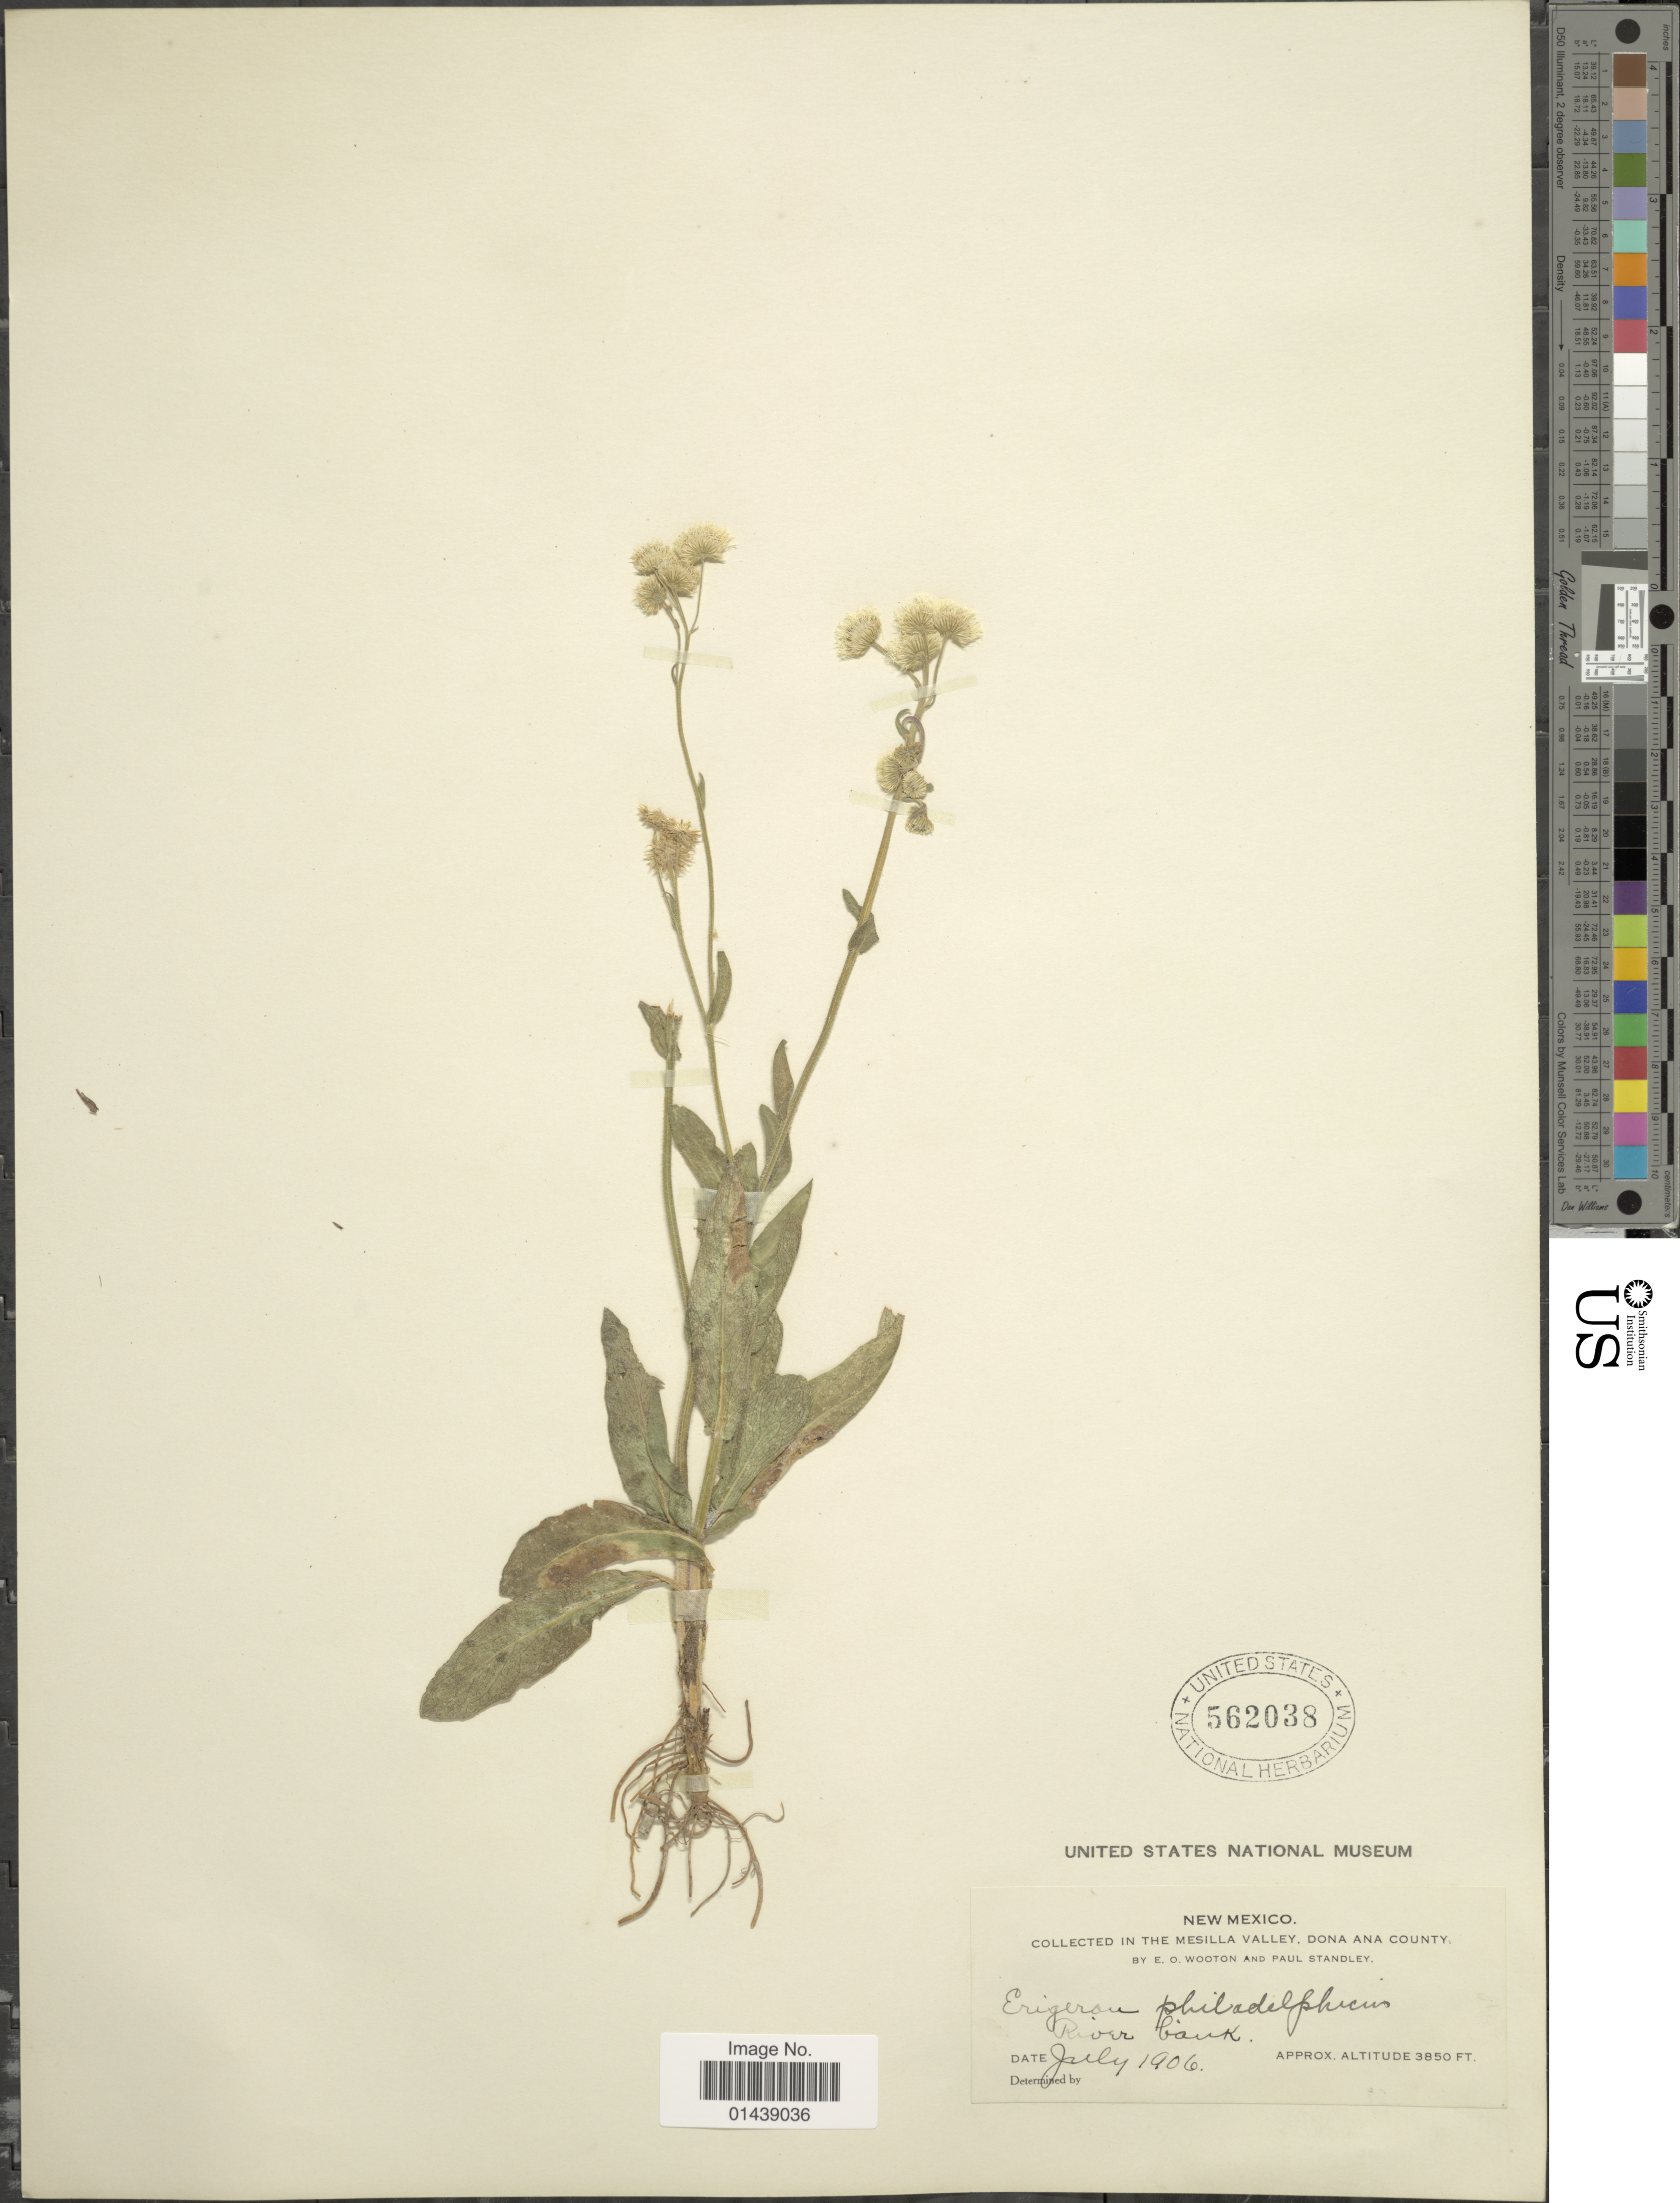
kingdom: Plantae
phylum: Tracheophyta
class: Magnoliopsida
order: Asterales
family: Asteraceae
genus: Erigeron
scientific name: Erigeron philadelphicus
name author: L.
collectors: E. O. Wooton & P. C. Standley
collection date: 1906-07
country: United States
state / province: New Mexico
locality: Mesilla Valley, Dona Ana County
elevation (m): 1173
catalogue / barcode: US 562038